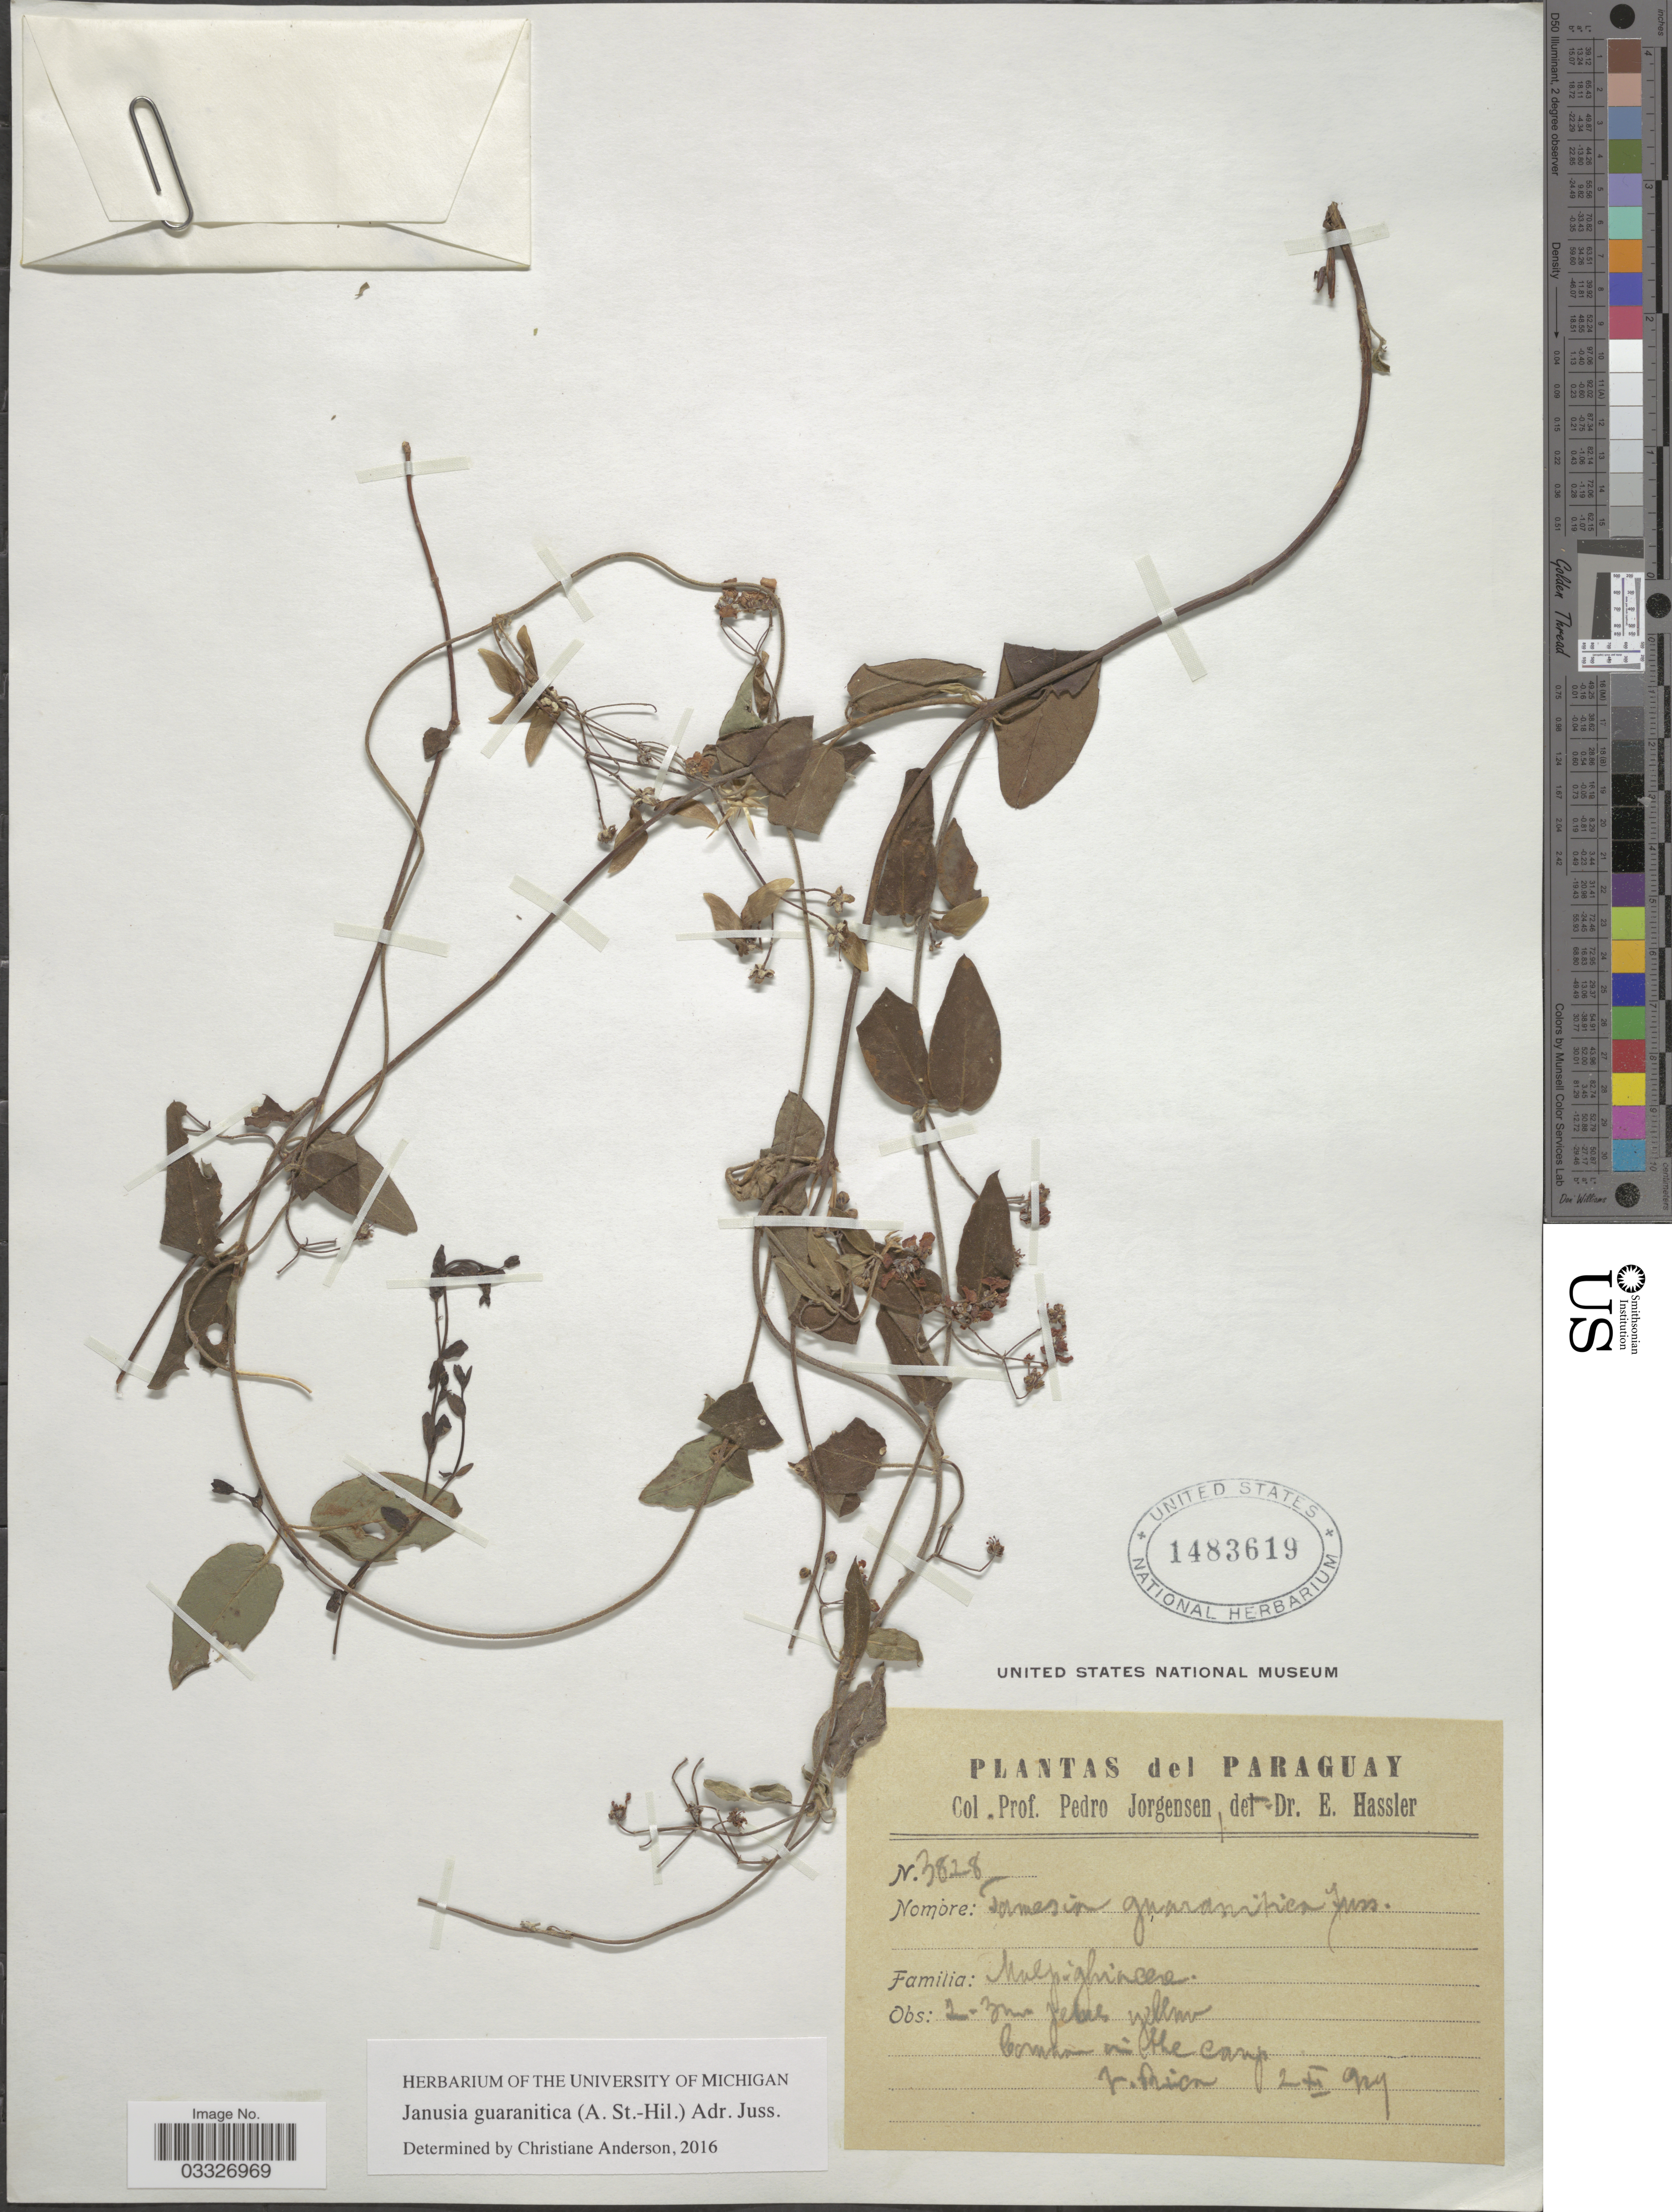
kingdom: Plantae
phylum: Tracheophyta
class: Magnoliopsida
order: Malpighiales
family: Malpighiaceae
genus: Janusia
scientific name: Janusia guaranitica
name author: (A. St.-Hil.) A. Juss.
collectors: P. Jörgensen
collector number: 3828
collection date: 1929-11-02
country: Paraguay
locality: V. Rica.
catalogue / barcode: US 1483619